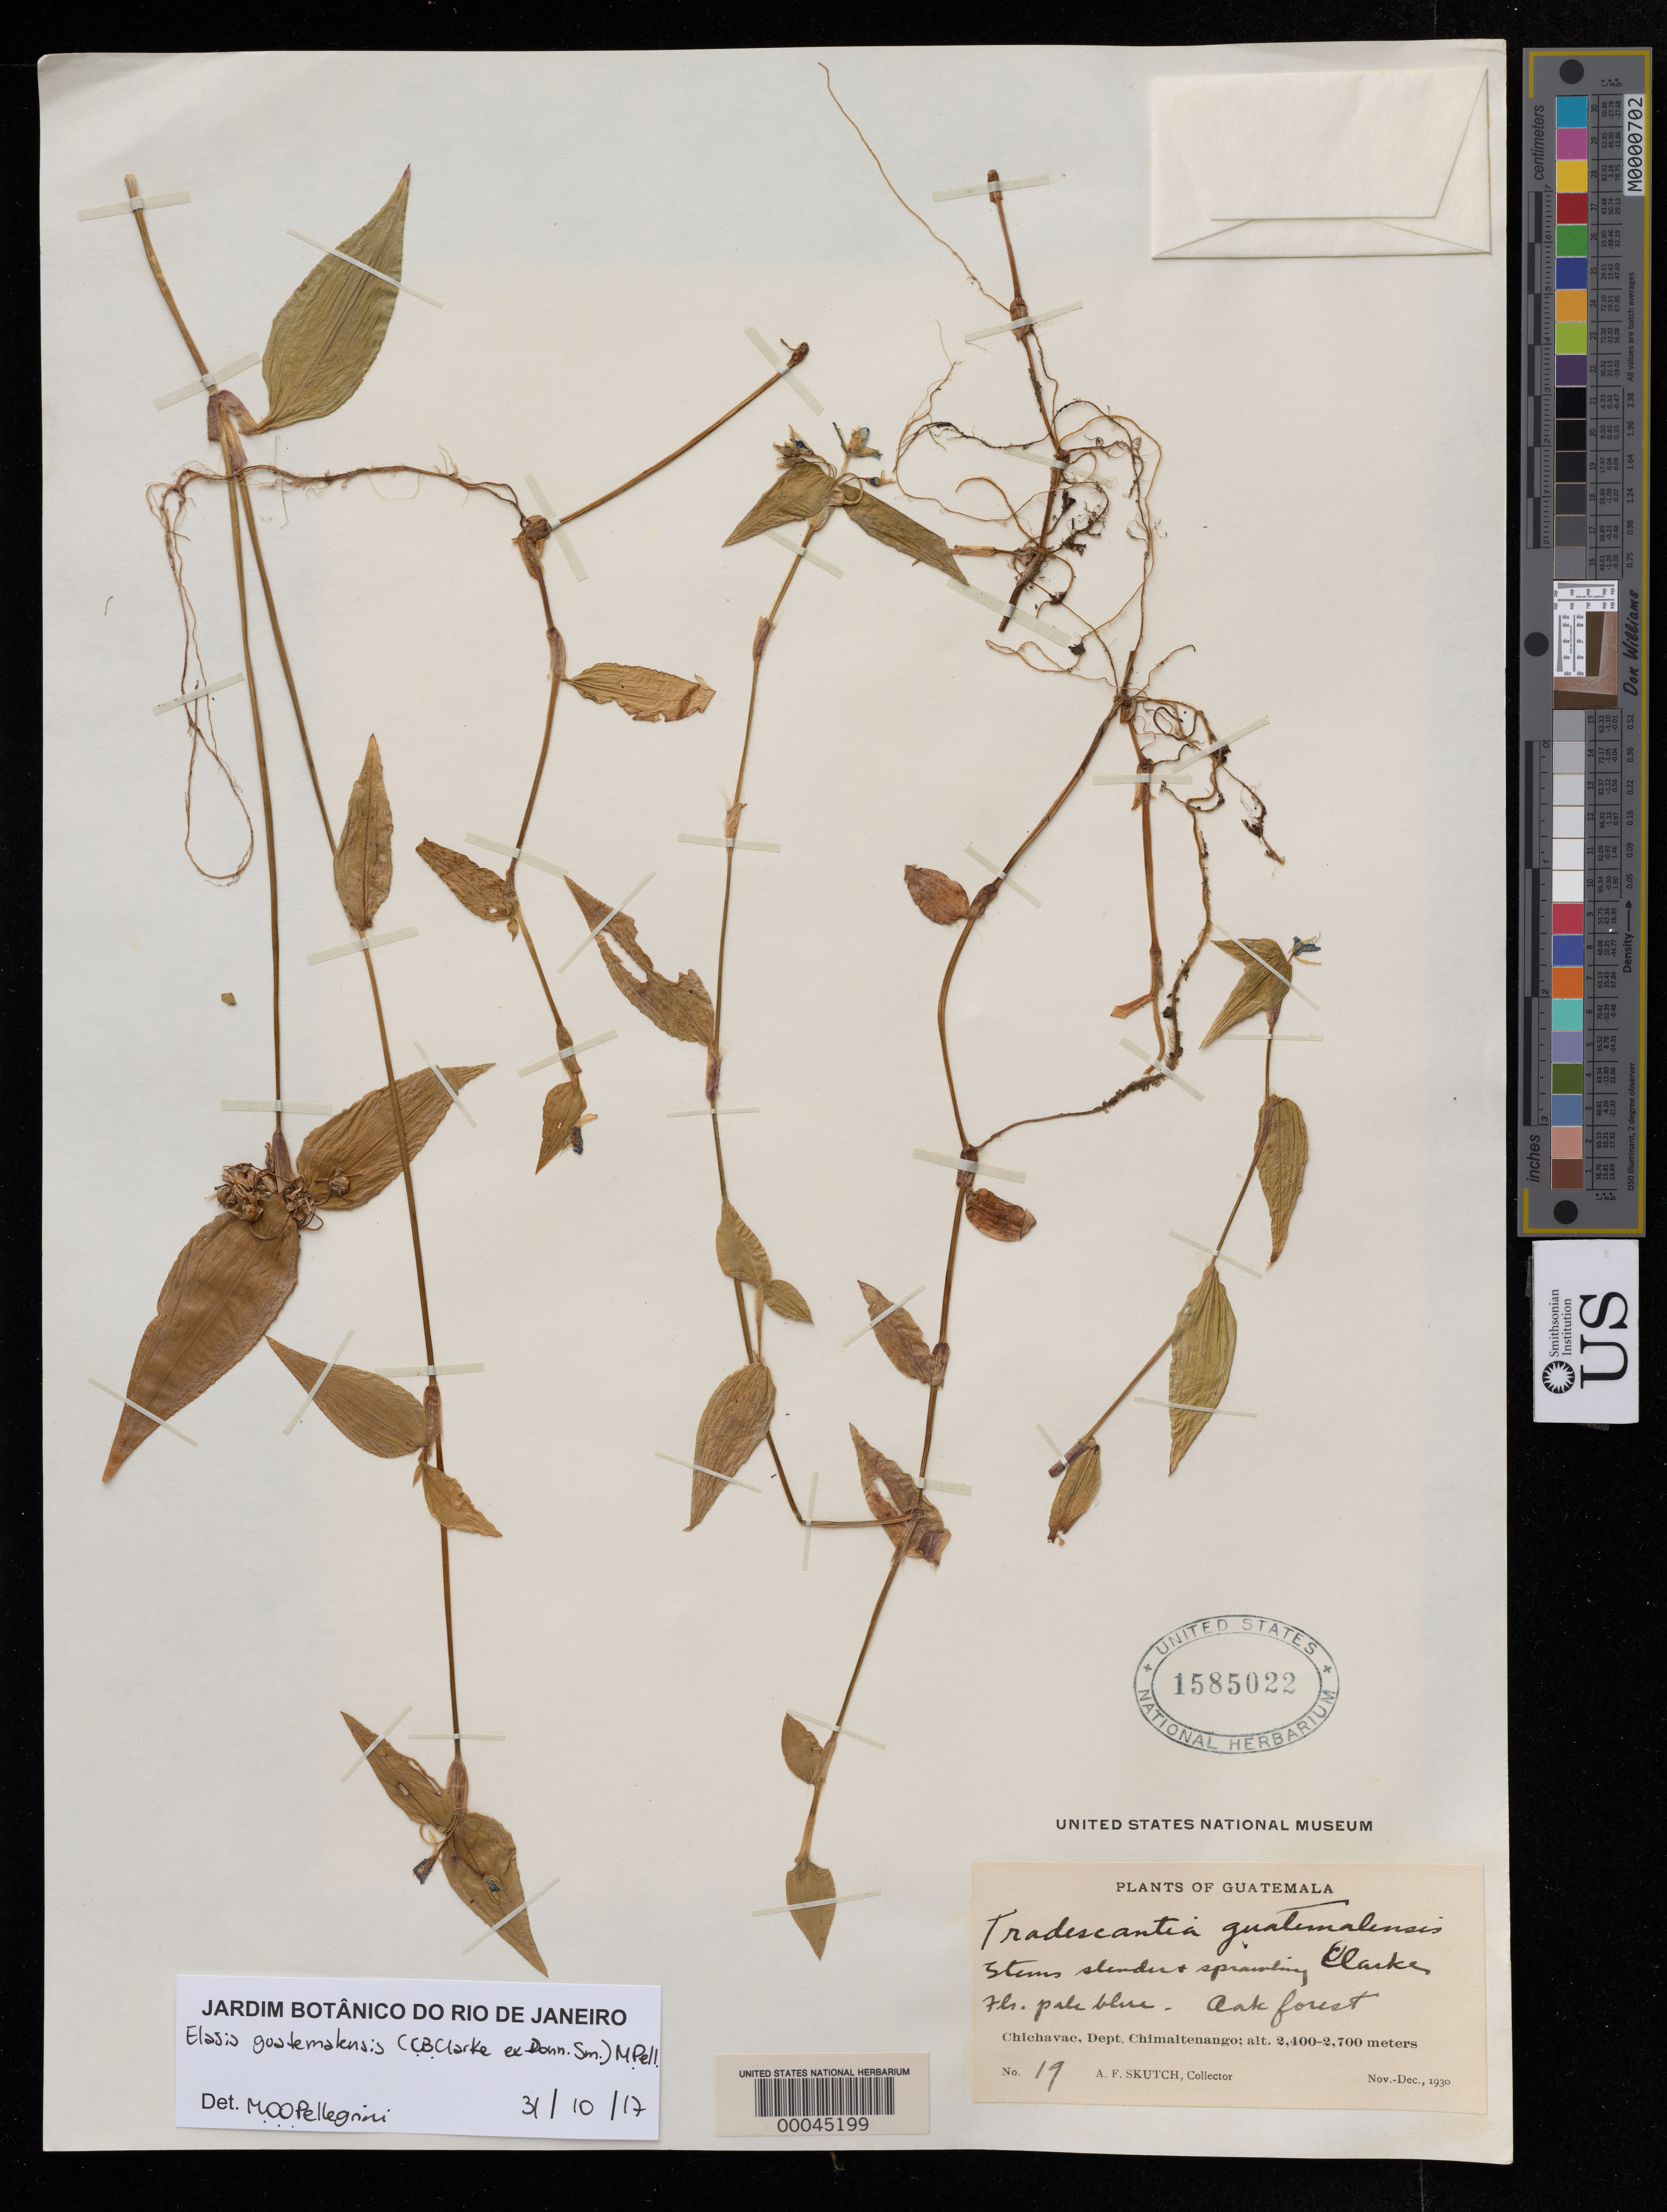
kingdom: Plantae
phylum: Tracheophyta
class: Liliopsida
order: Commelinales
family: Commelinaceae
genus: Elasis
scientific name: Elasis guatemalensis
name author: (C.B. Clarke ex Donn. Sm.) M. Pell.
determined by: Pellegrini, M. O. de Oliveira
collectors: A. F. Skutch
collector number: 19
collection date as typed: Nov 1930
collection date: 1930-11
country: Guatemala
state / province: Chimaltenango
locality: Chichavac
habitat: Oak forest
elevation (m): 2400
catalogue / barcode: US 1585022